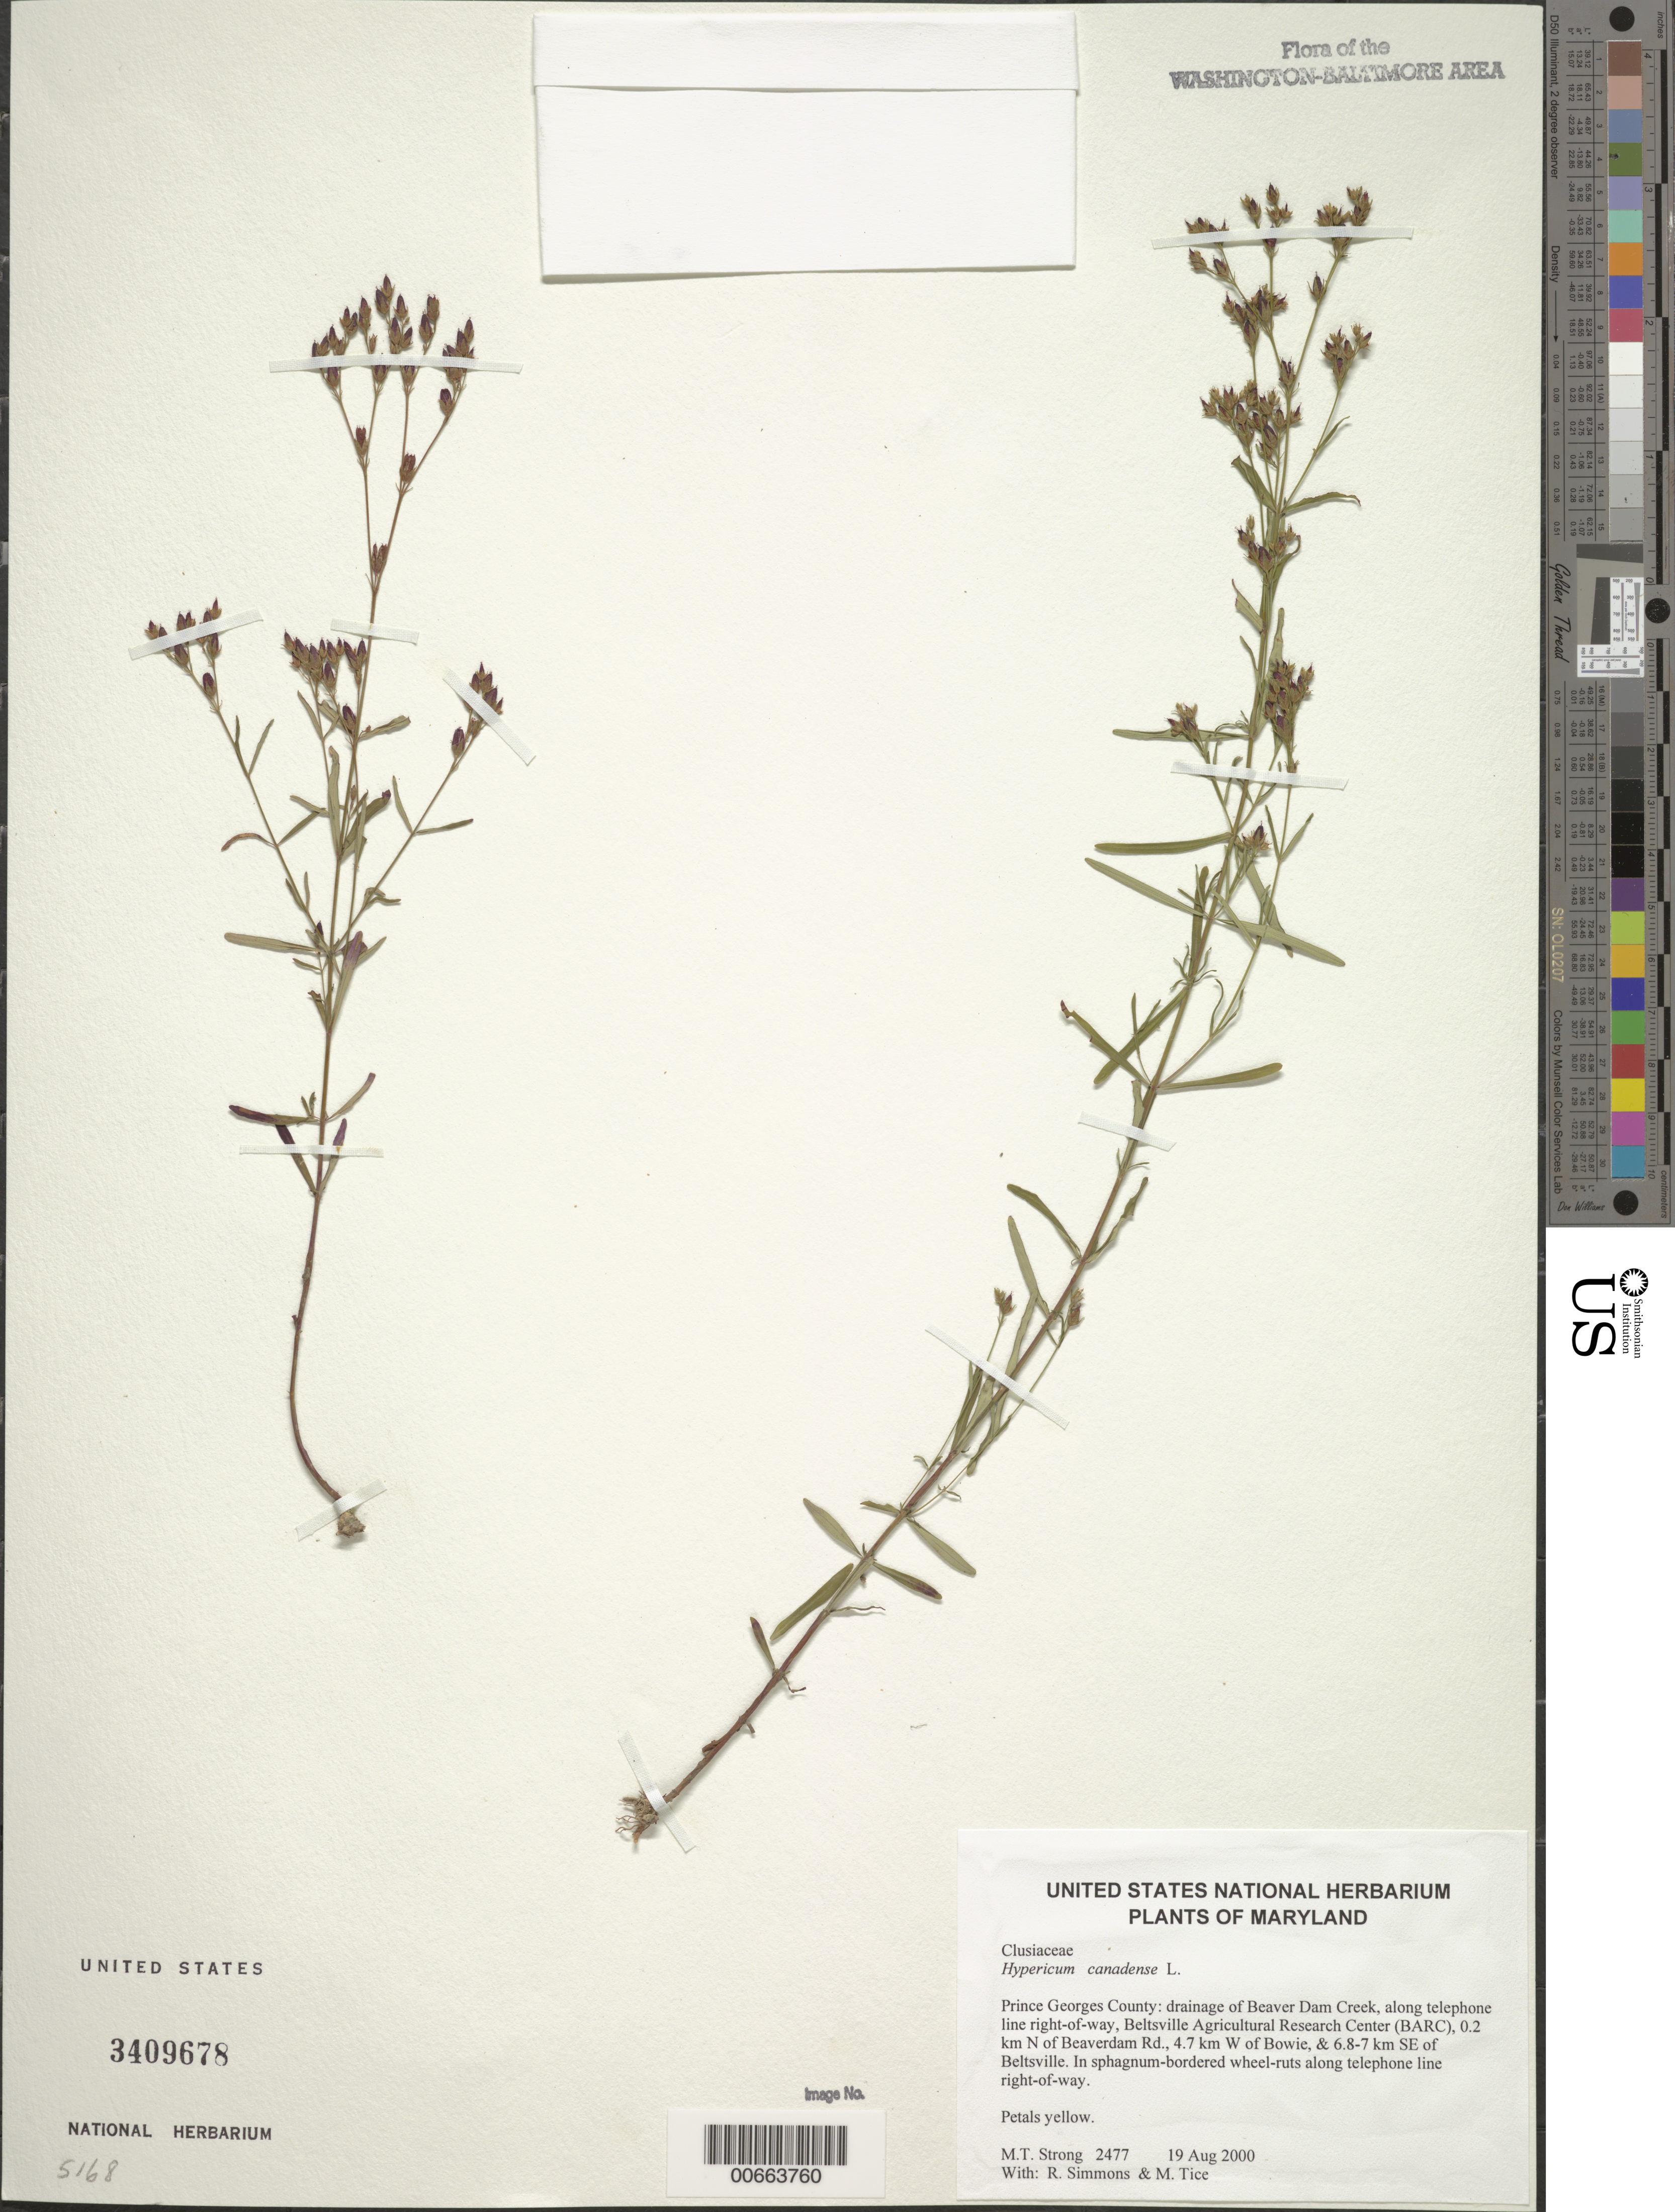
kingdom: Plantae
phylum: Tracheophyta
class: Magnoliopsida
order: Malpighiales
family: Hypericaceae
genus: Hypericum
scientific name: Hypericum canadense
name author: L.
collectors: M. T. Strong, R. Simmons & M. Tice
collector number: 2477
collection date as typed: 19 Aug 2000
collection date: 2000-08-19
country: United States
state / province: Maryland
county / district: Prince George's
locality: Drainage of Beaver Dam Creek, along telephone line right-of-way, Beltsville Agricultural Research Center (BARC), 0.2 km N of Beaverdam Rd., 4.7 km W of Bowie, & 6.8-7 km SE of Beltsville.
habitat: In sphagnum-bordered wheel-ruts along telephone line right-of-way.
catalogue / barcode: US 3409678